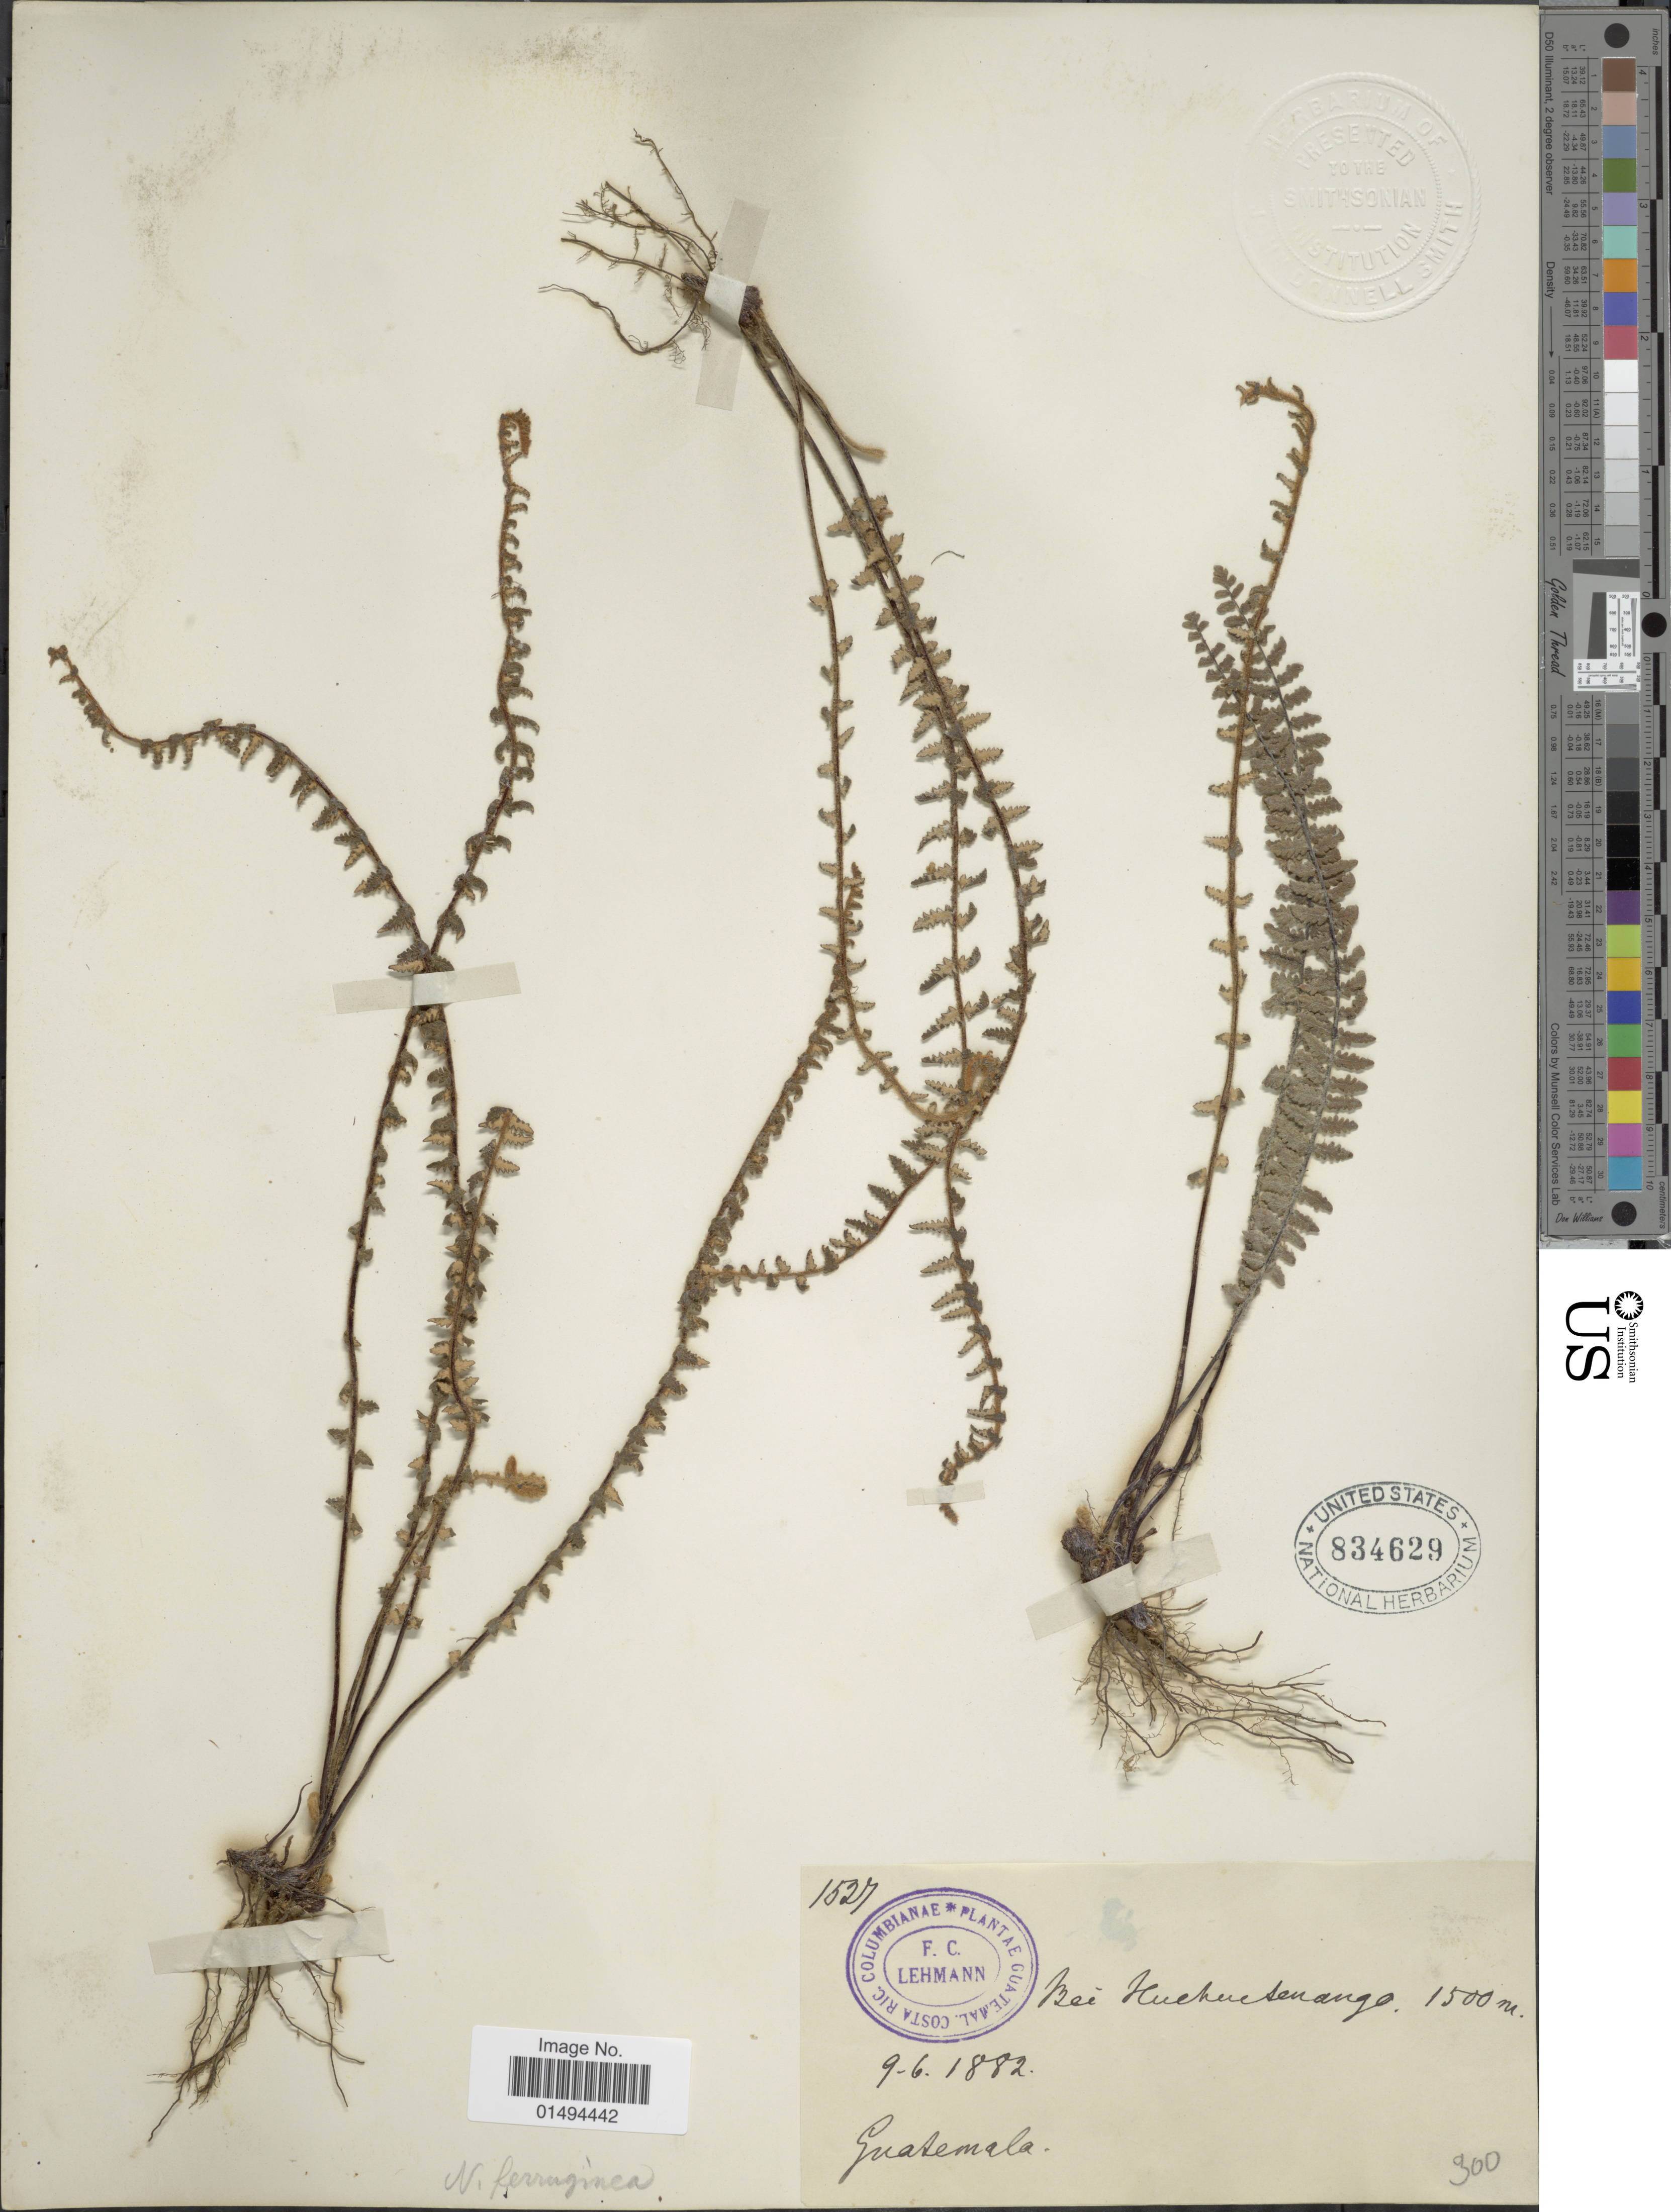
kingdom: Plantae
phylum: Tracheophyta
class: Polypodiopsida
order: Polypodiales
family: Pteridaceae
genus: Myriopteris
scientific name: Myriopteris aurea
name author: (Poir.) Grusz & Windham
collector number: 1527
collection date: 1882-06-09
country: Guatemala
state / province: Huehuetenango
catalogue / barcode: US 834629